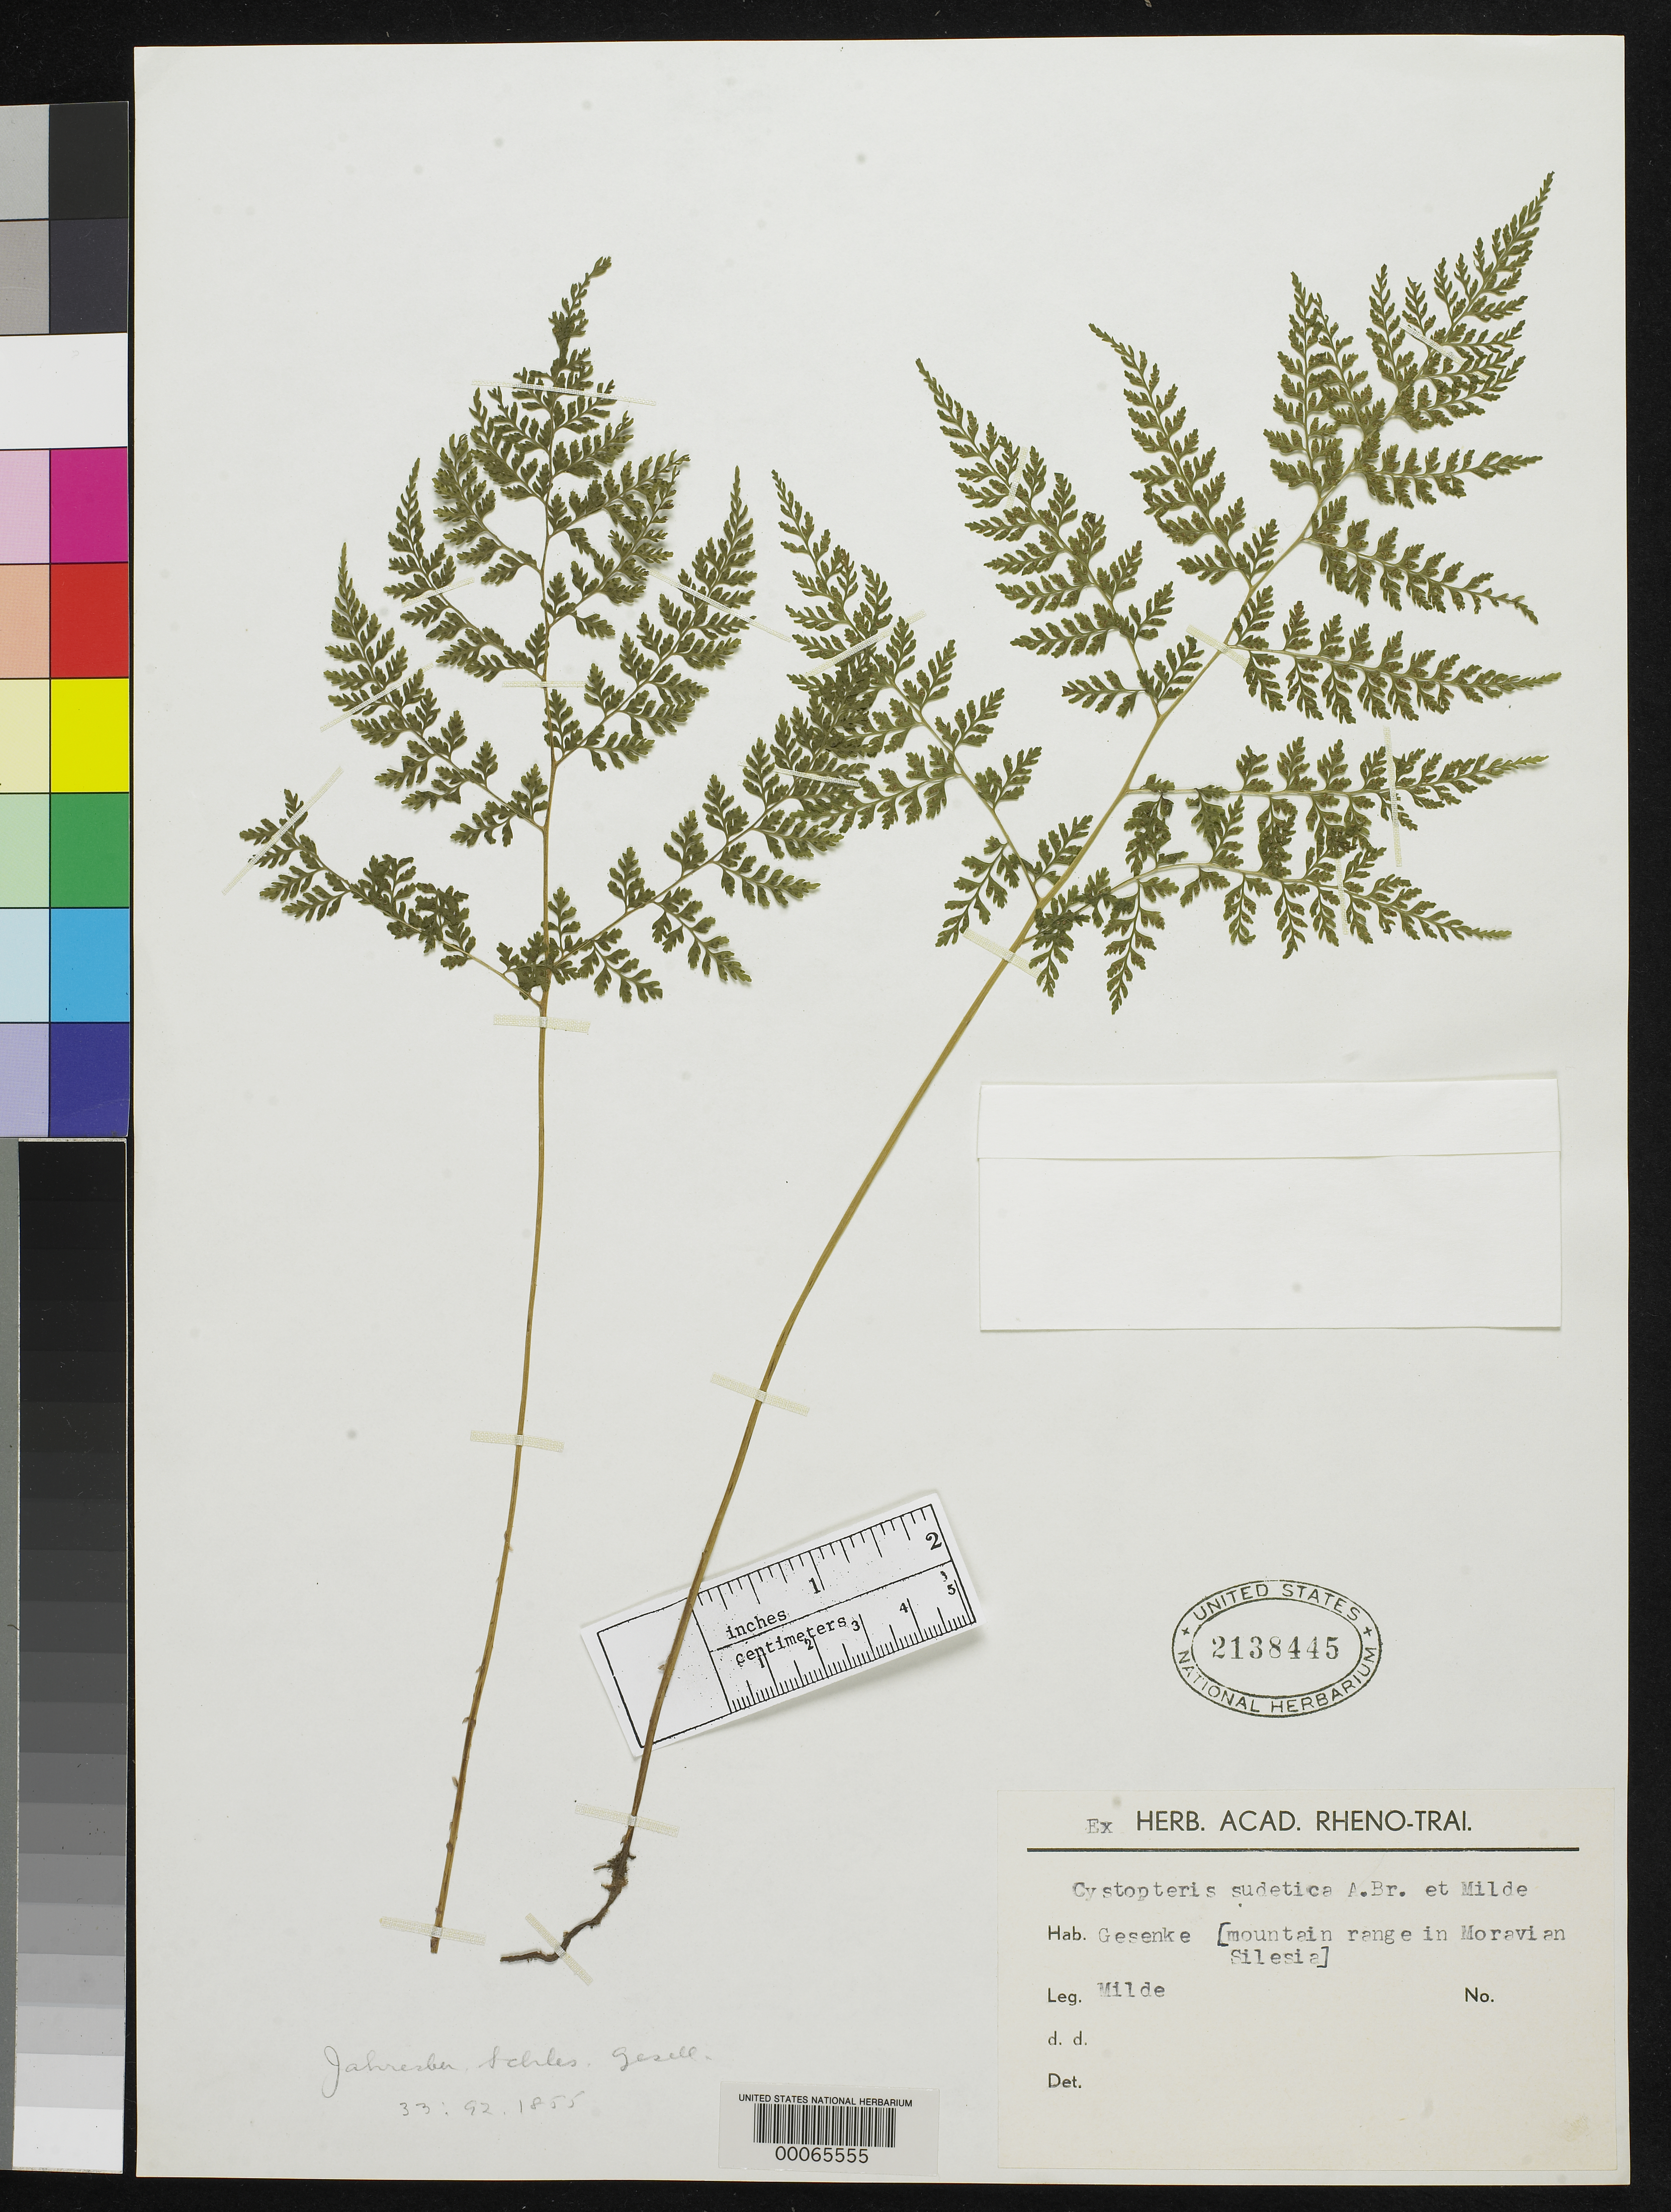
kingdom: Plantae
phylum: Tracheophyta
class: Polypodiopsida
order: Polypodiales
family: Cystopteridaceae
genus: Cystopteris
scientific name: Cystopteris sudetica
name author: A. Braun & Milde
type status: Isotype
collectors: C. A. J. Milde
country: Germany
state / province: Schleswig-Holstein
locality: Gesenke Mt. Range in Moravian Silesia.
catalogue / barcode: US 2138445